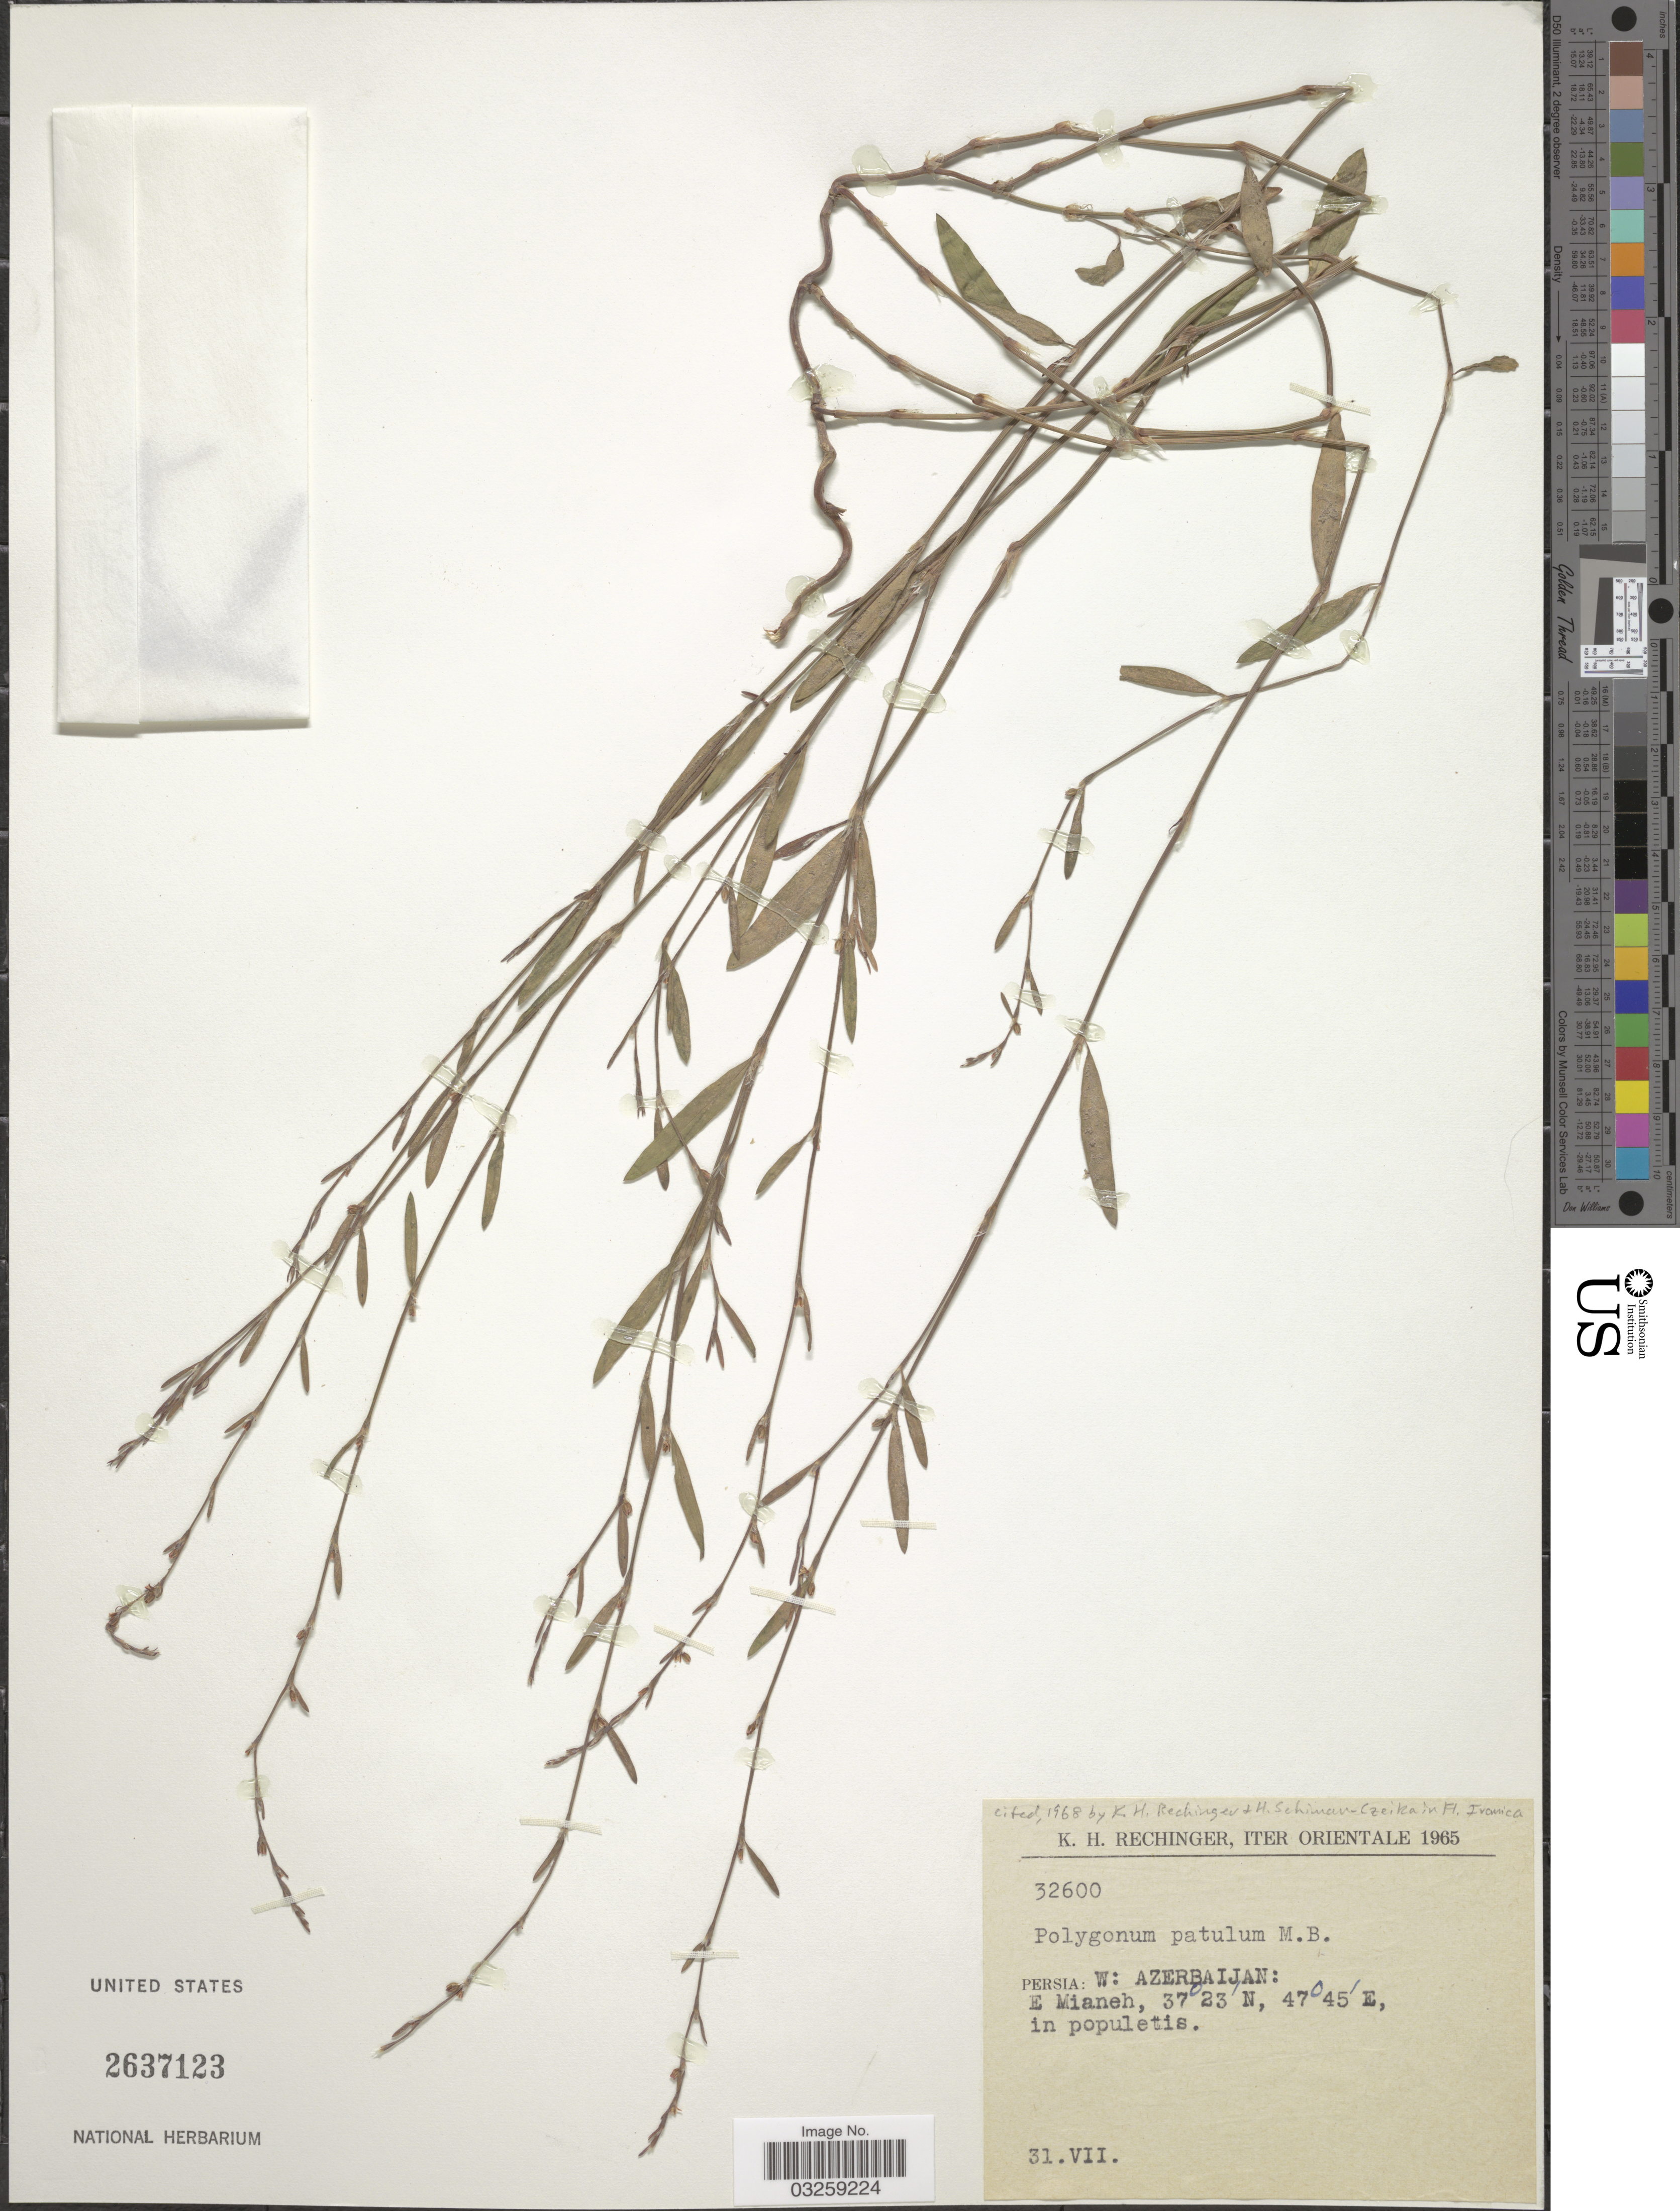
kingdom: Plantae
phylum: Tracheophyta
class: Magnoliopsida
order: Caryophyllales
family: Polygonaceae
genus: Polygonum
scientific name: Polygonum patulum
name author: M. Bieb.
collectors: K. H. Rechinger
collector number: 32600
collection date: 1965-07-31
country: Iran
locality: Iter Orientale. Persia: W: Azerbaijan: E Mianeh.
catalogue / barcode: US 2637123